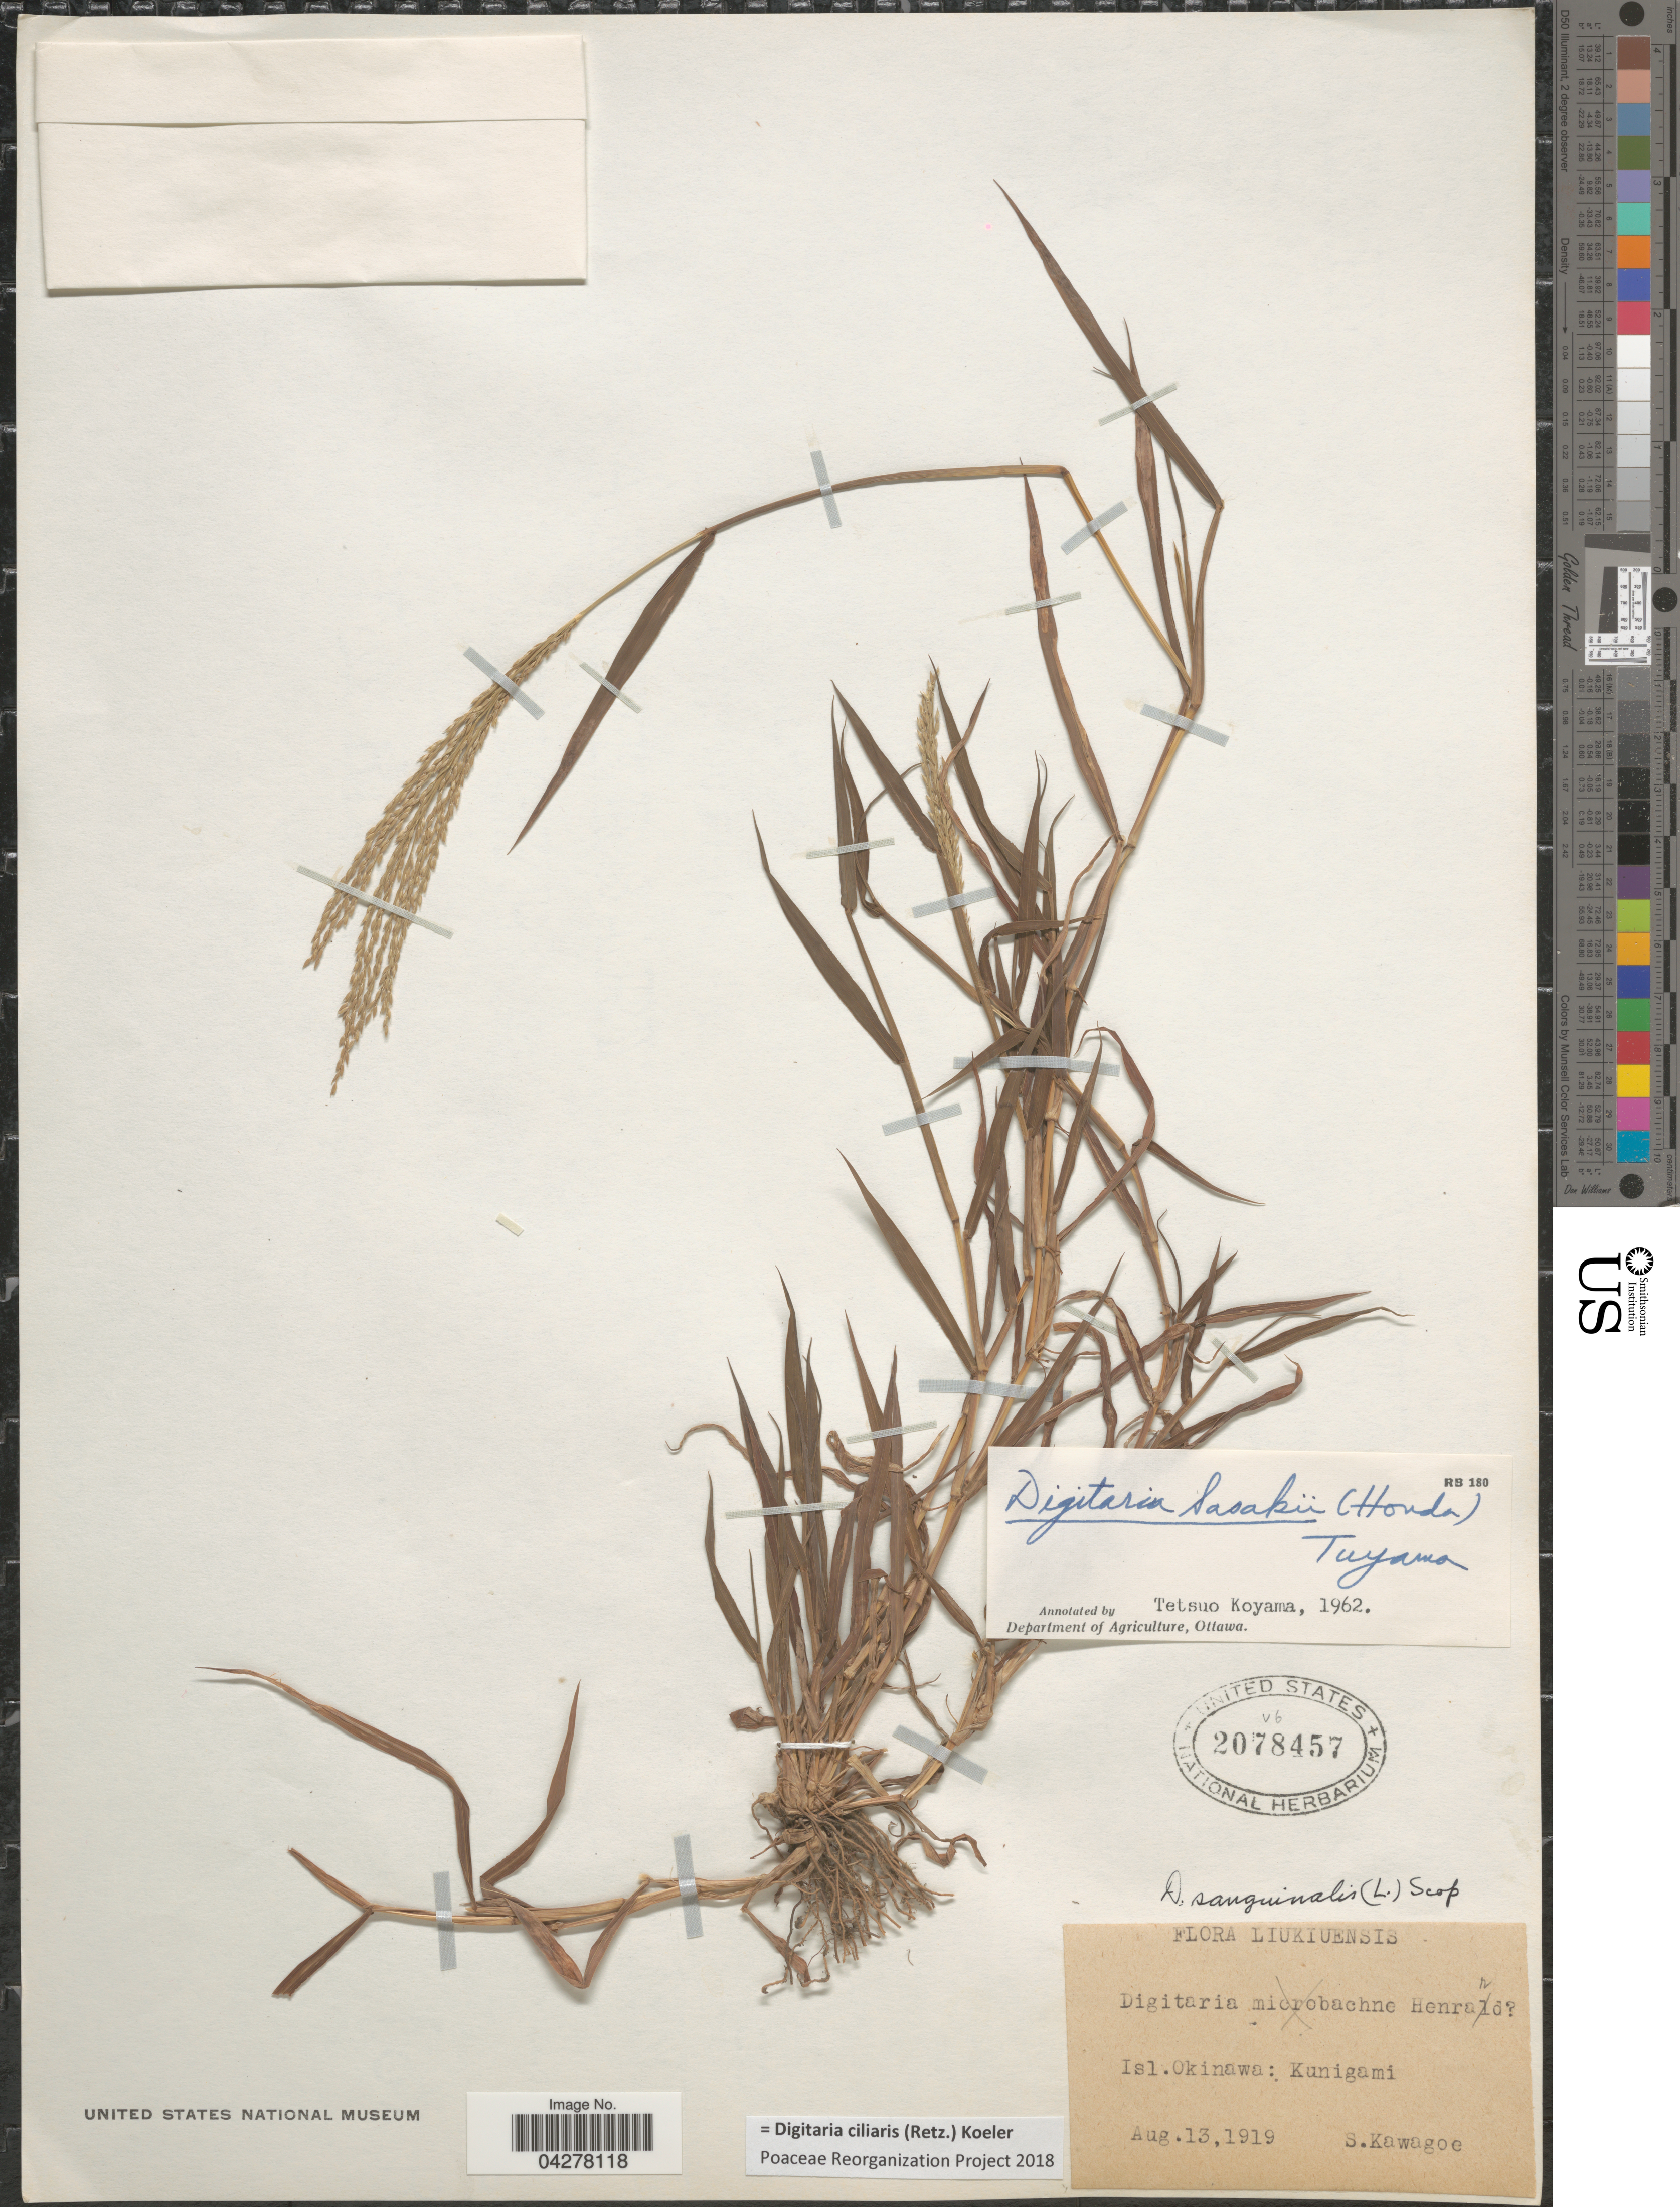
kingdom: Plantae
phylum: Tracheophyta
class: Liliopsida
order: Poales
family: Poaceae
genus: Digitaria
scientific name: Digitaria ciliaris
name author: (Retz.) Koeler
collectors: S. Kawagoe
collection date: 1919-08-13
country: Japan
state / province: Okinawa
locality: Liukiuensis. Isl. Okinawa: Kunigami.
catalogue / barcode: US 2078457